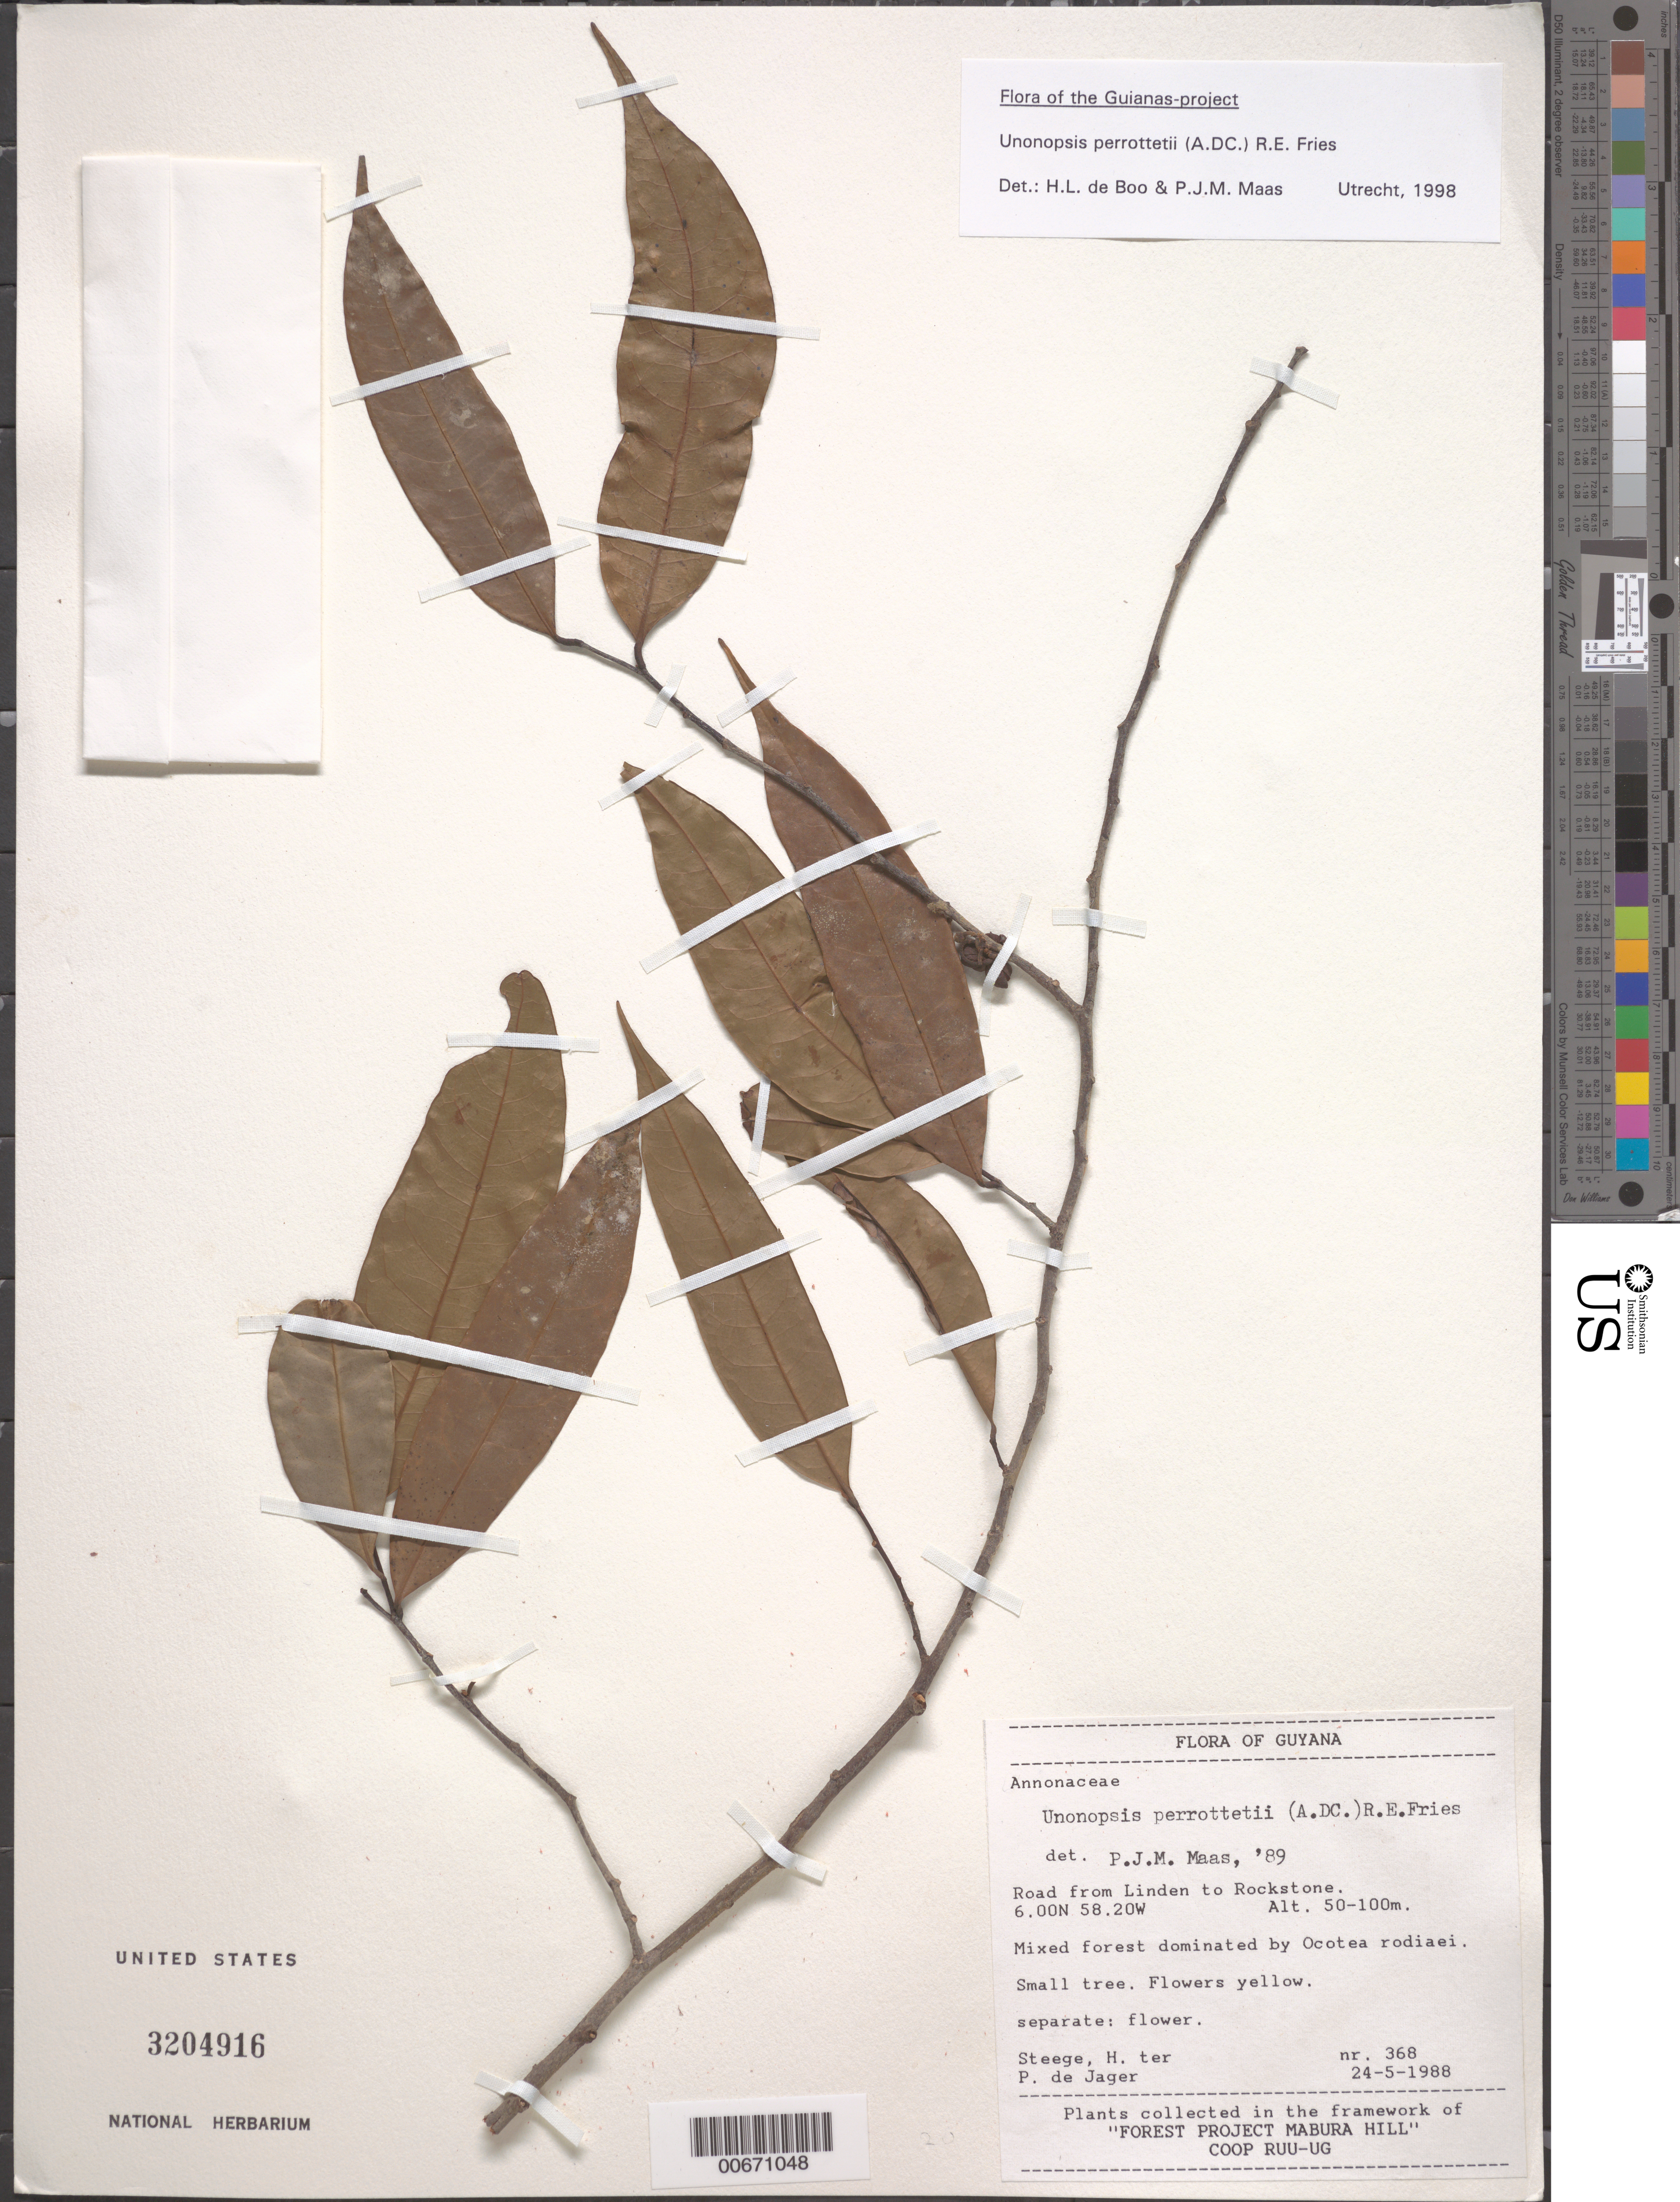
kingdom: Plantae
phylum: Tracheophyta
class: Magnoliopsida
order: Magnoliales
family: Annonaceae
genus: Unonopsis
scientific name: Unonopsis perrottetii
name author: (A. DC.) R.E. Fr.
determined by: de Boo, H. L.; Maas, P. J.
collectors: H. ter Steege & P. De Jager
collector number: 368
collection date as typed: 24-May-88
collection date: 1988-05-24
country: Guyana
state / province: U. Demerara-Berbice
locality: Linden to Rockstone road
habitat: Mixed forest dominated by Ocotea rodiaei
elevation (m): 50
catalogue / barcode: US 3204916